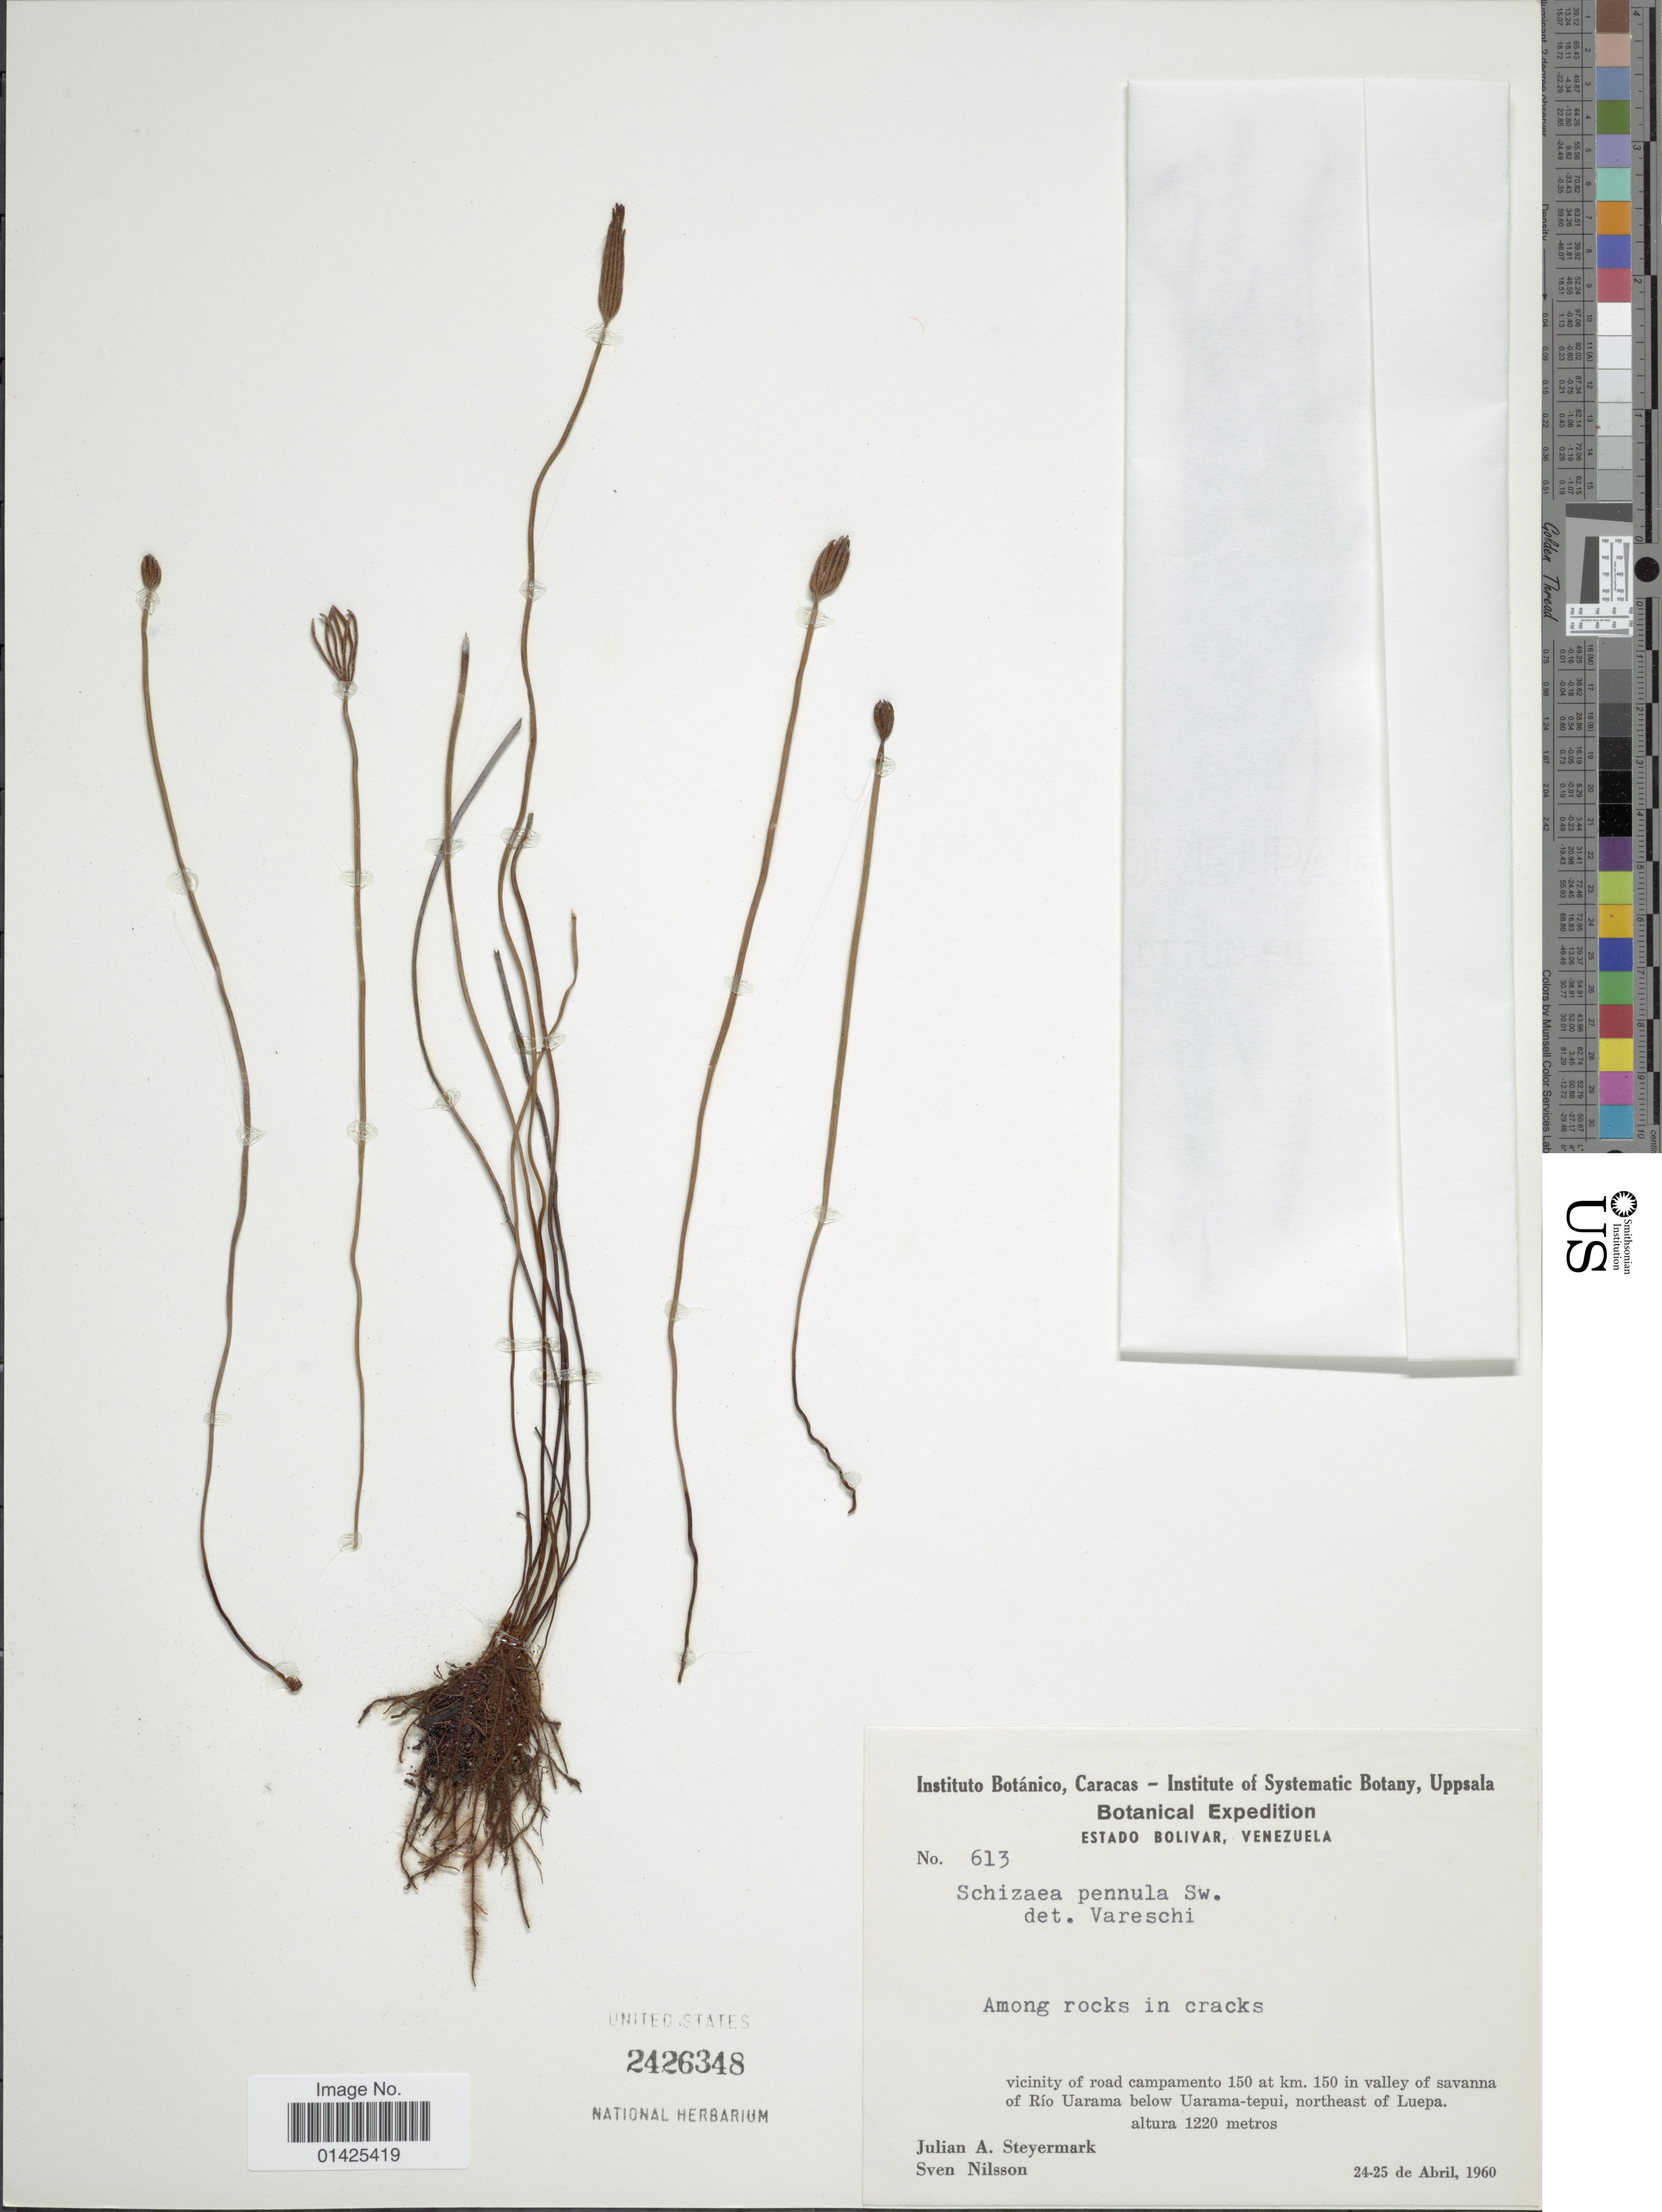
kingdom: Plantae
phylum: Tracheophyta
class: Polypodiopsida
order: Schizaeales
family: Schizaeaceae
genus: Actinostachys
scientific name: Actinostachys pennula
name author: (Sw.) Hook.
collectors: J. Steyermark & S. Nilsson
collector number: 613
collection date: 1960-04-24/1960-04-25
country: Venezuela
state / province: Bolivar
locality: Vicinity of road campamento 150 at km. 150 in valley savanna of Rio Uarama below Uarama-tepui, northeast of Luepa.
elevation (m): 1220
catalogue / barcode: US 2426348